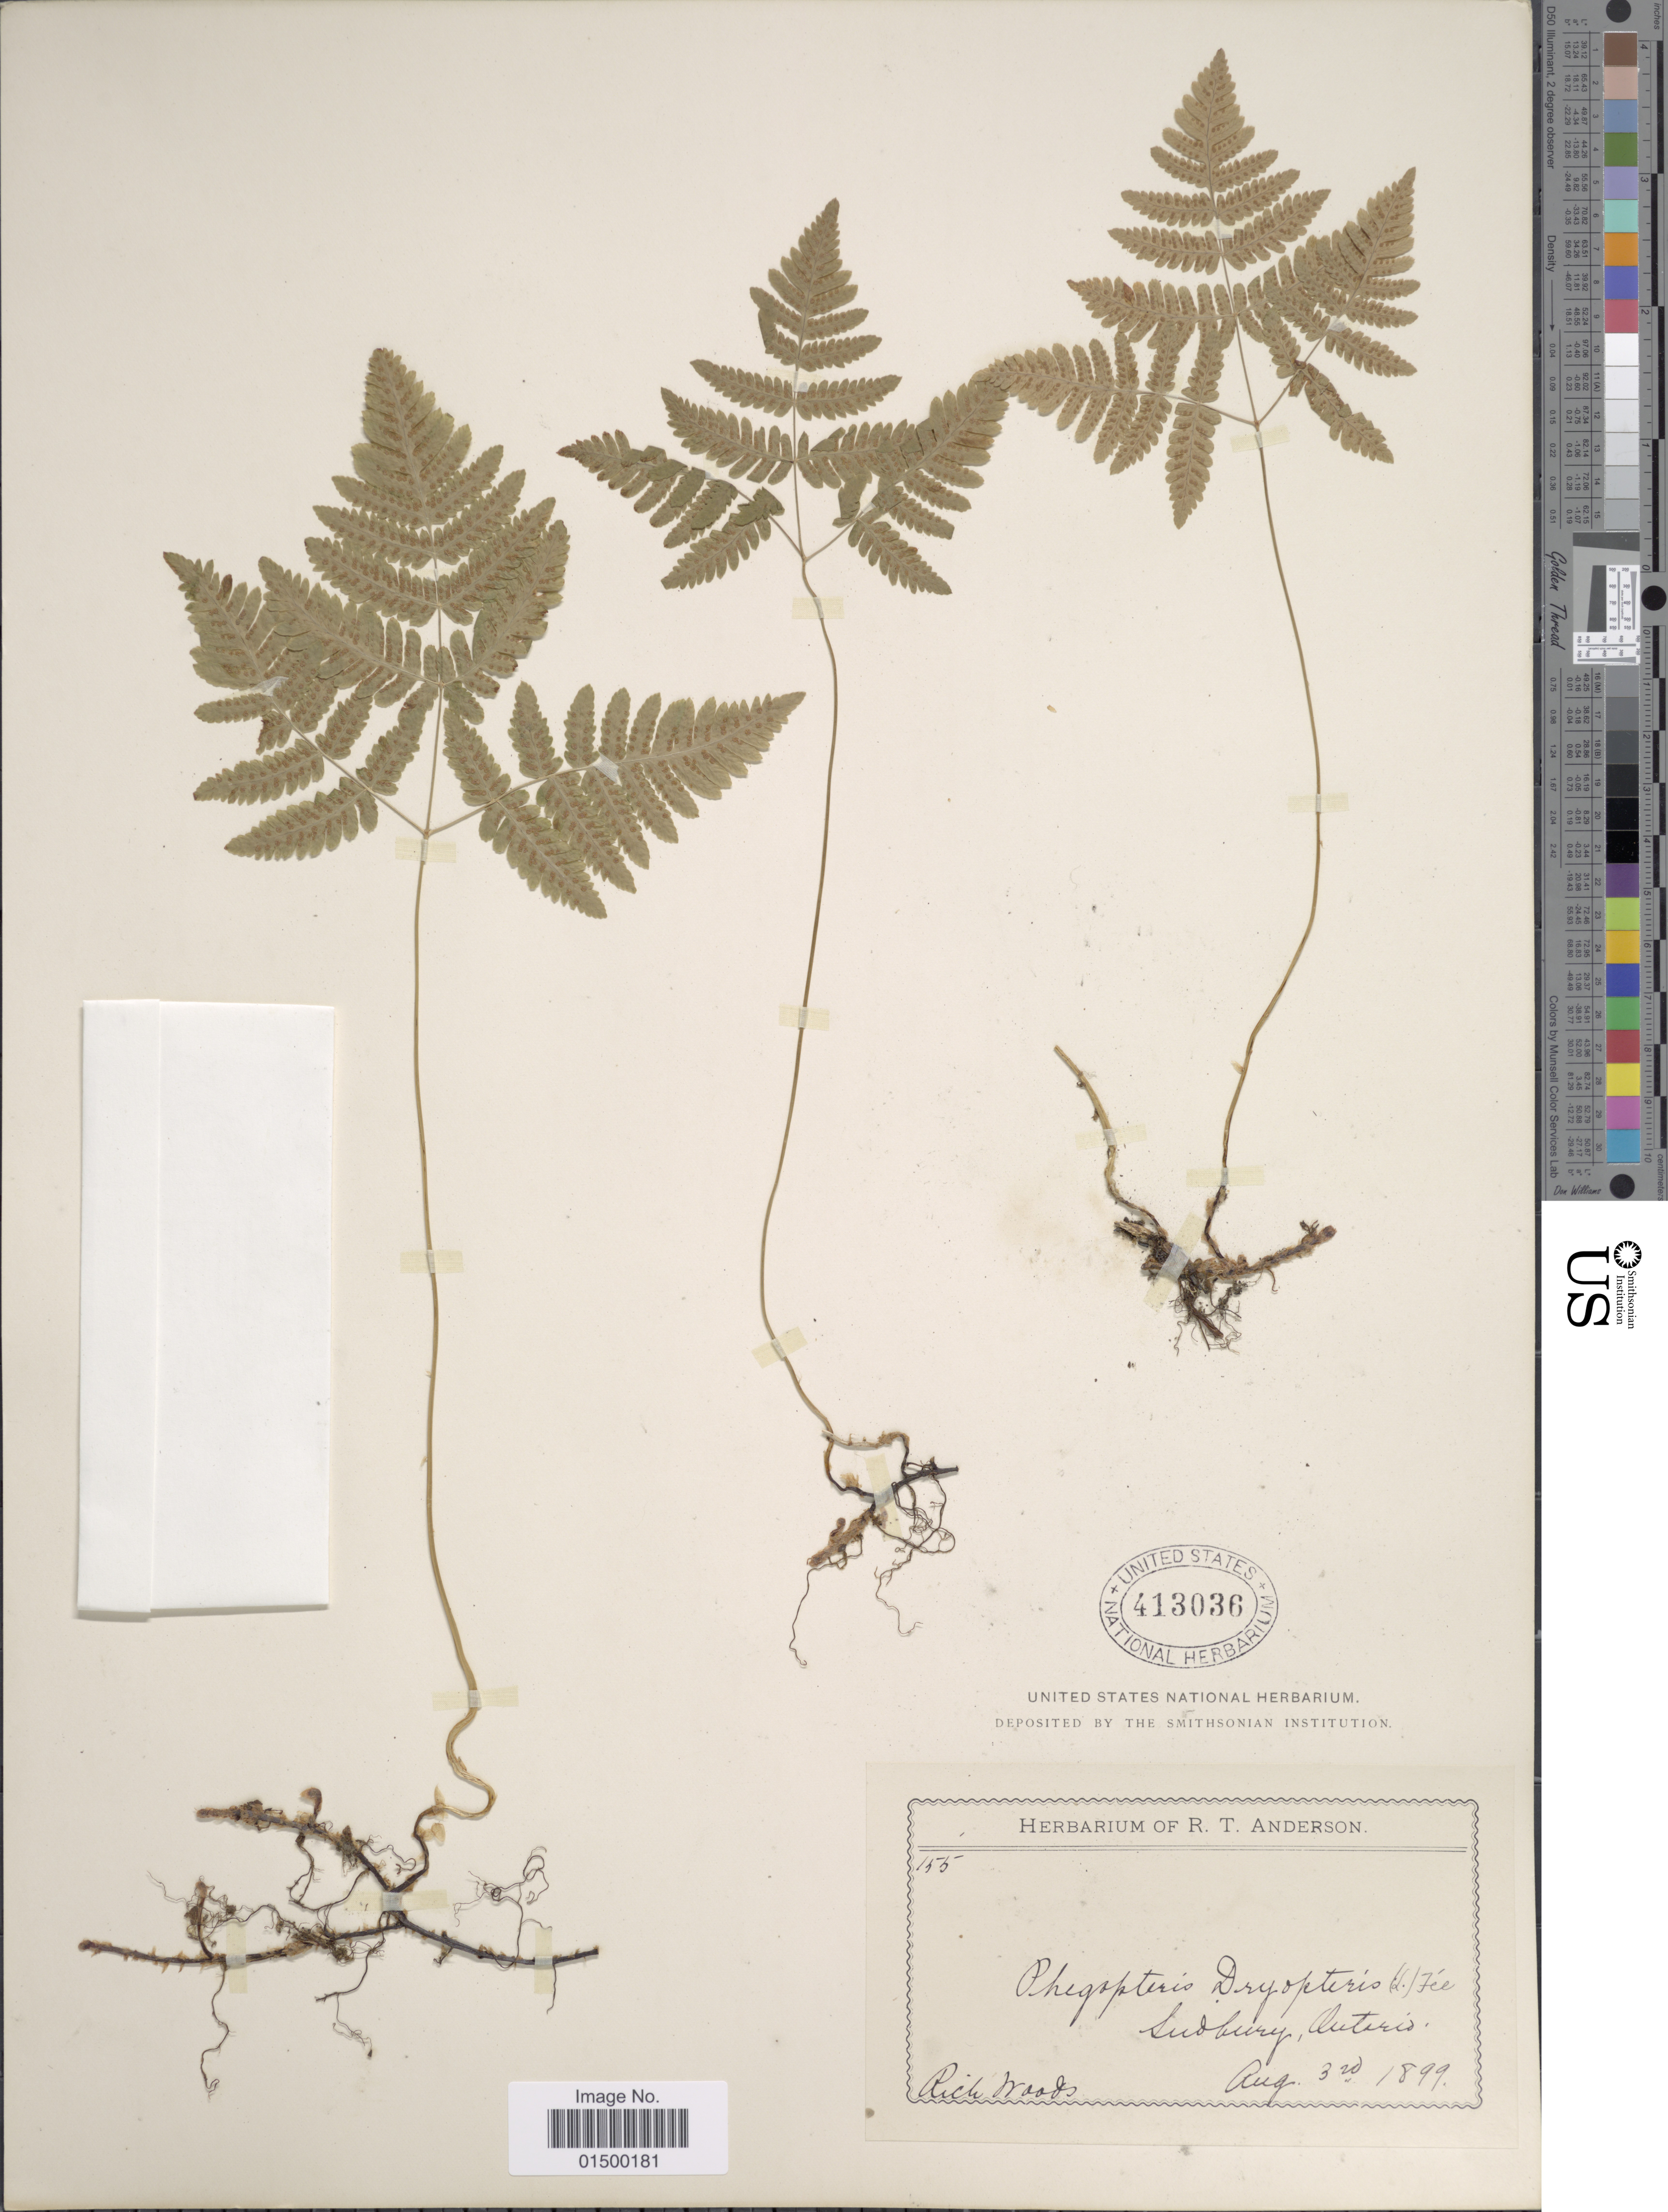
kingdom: Plantae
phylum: Tracheophyta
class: Polypodiopsida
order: Polypodiales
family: Cystopteridaceae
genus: Gymnocarpium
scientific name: Gymnocarpium disjunctum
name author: (Rupr.) Ching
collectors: R. Woods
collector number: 155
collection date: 1899-08-03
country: Canada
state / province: Ontario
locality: Sudbury.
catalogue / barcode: US 413036